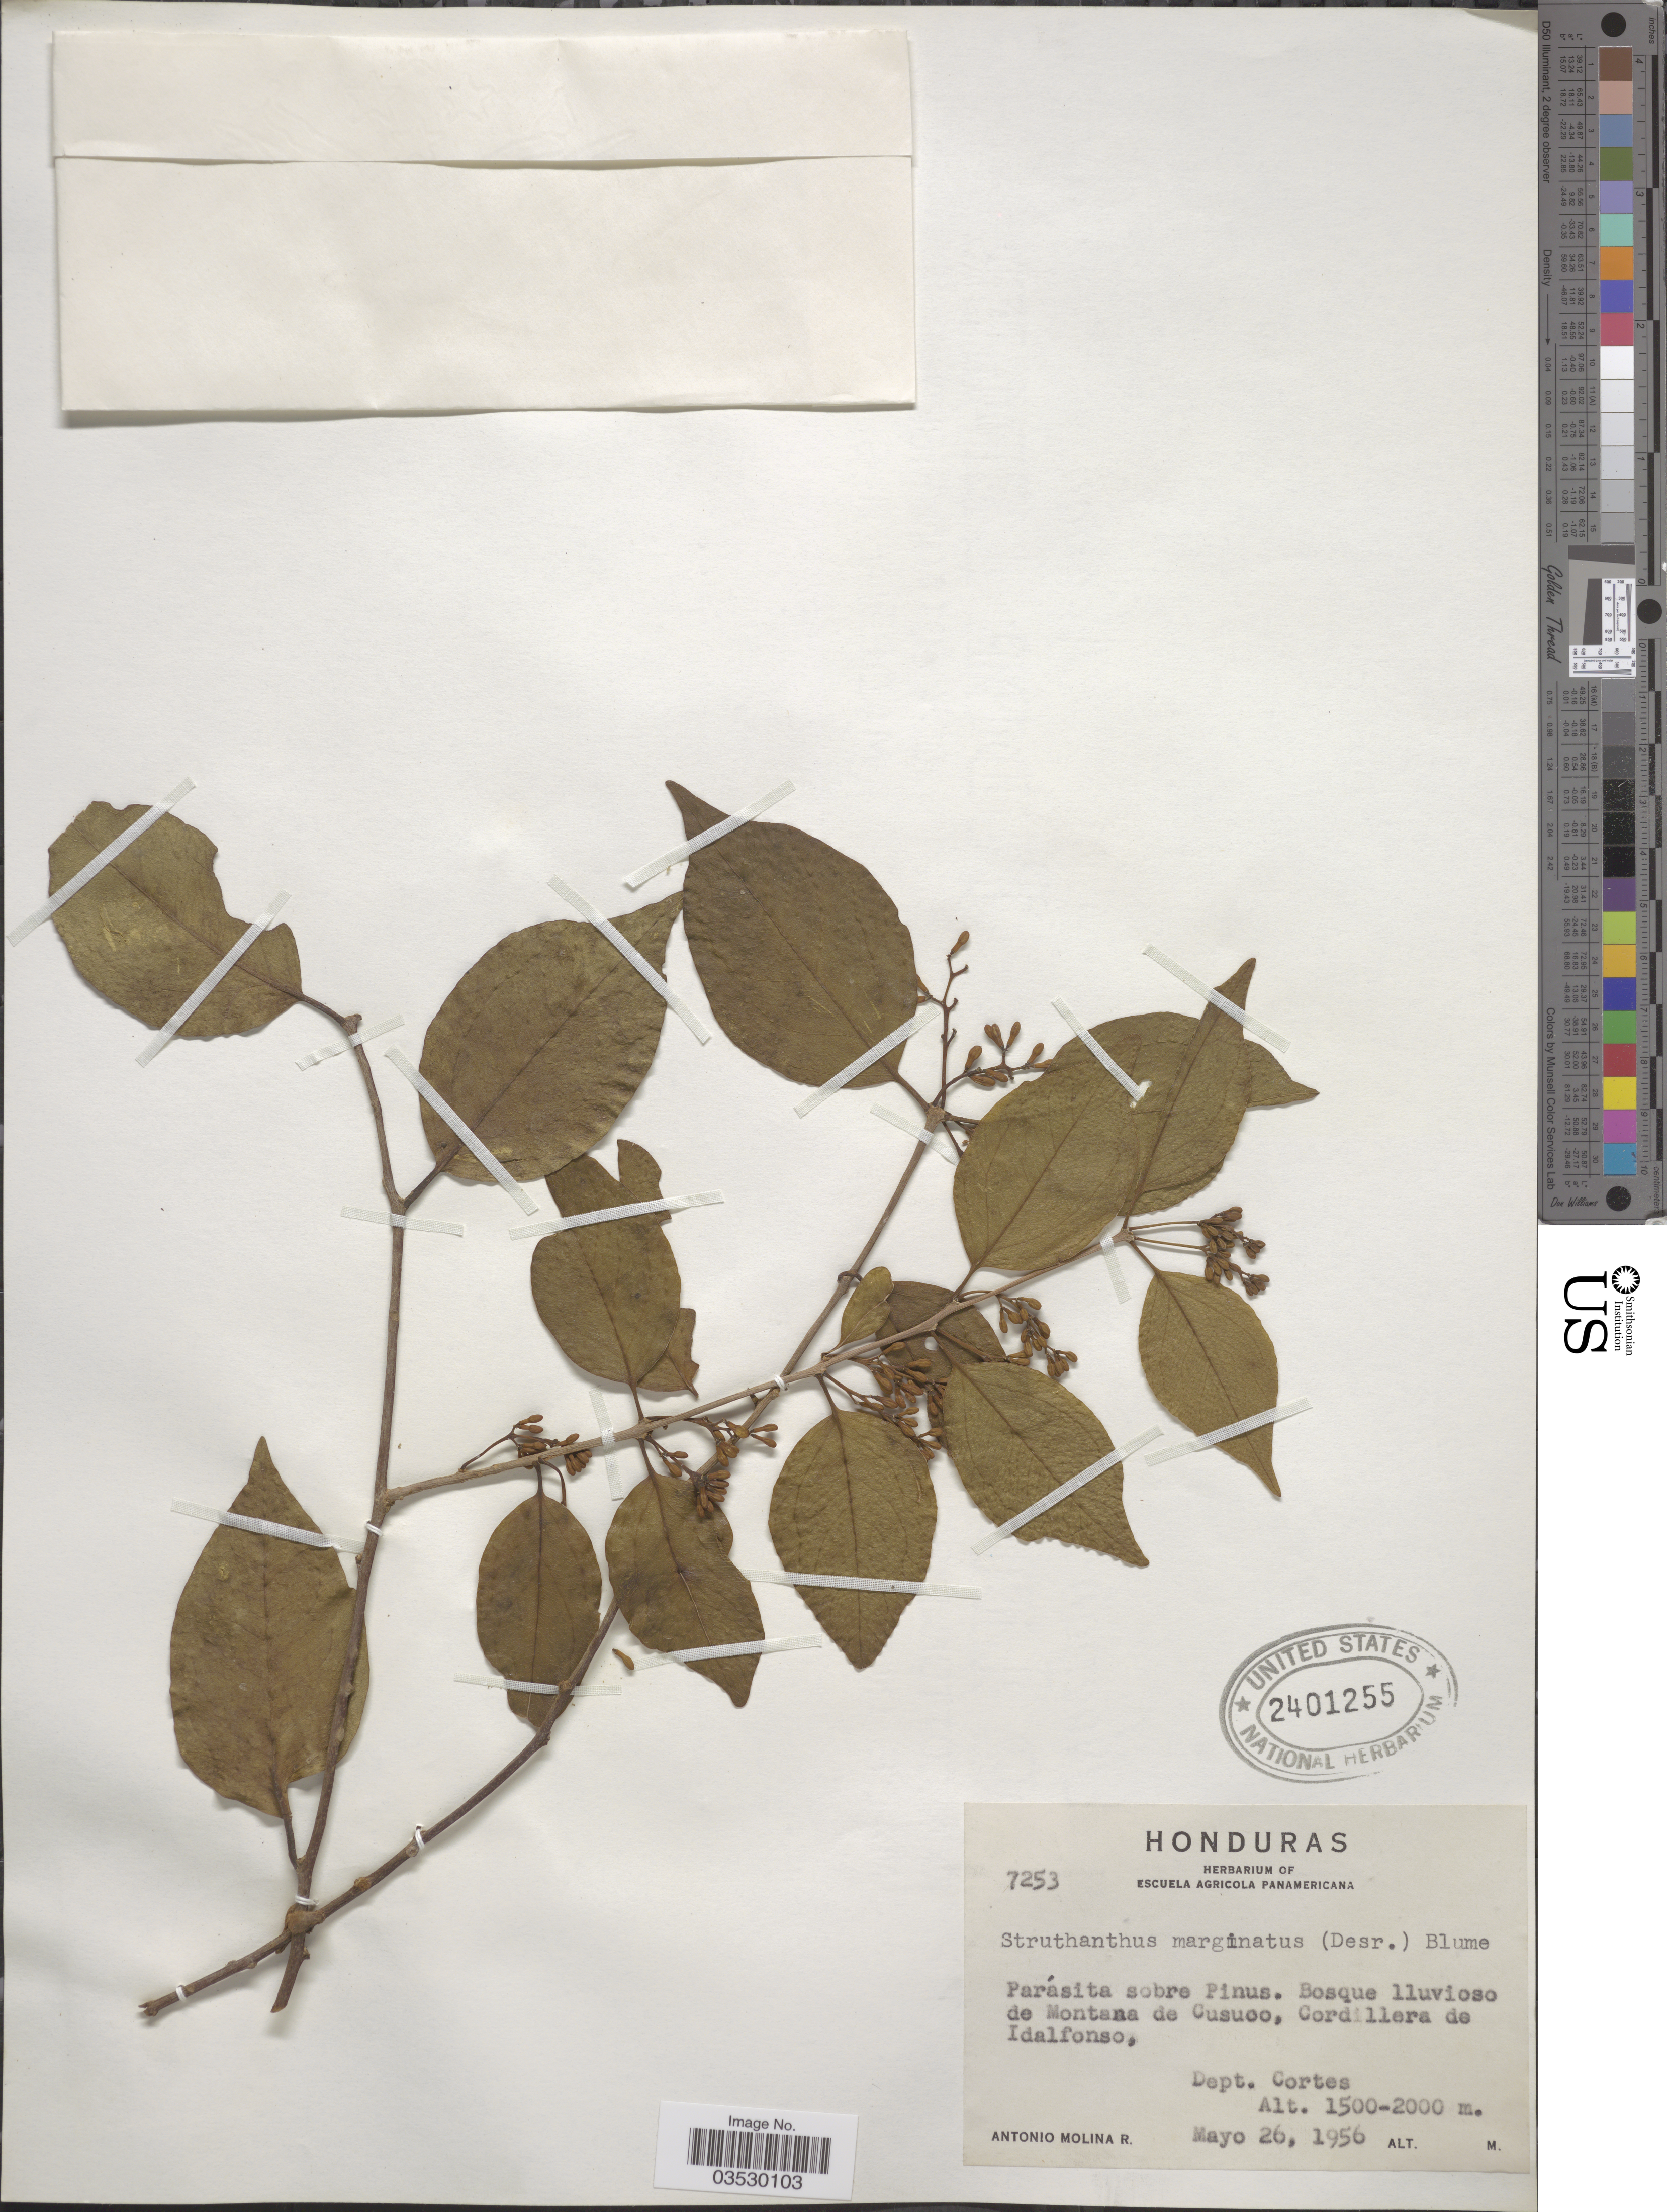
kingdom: Plantae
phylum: Tracheophyta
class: Magnoliopsida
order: Santalales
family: Loranthaceae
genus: Struthanthus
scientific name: Struthanthus marginatus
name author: (Desr.) Blume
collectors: A. Molina R.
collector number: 7253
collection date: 1956-05-26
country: Honduras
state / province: Cortés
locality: Bosque lluvioso de Montana de Cusuco, Cordillera de Idalfonso, Dept. Cortes.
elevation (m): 1500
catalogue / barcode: US 2401255